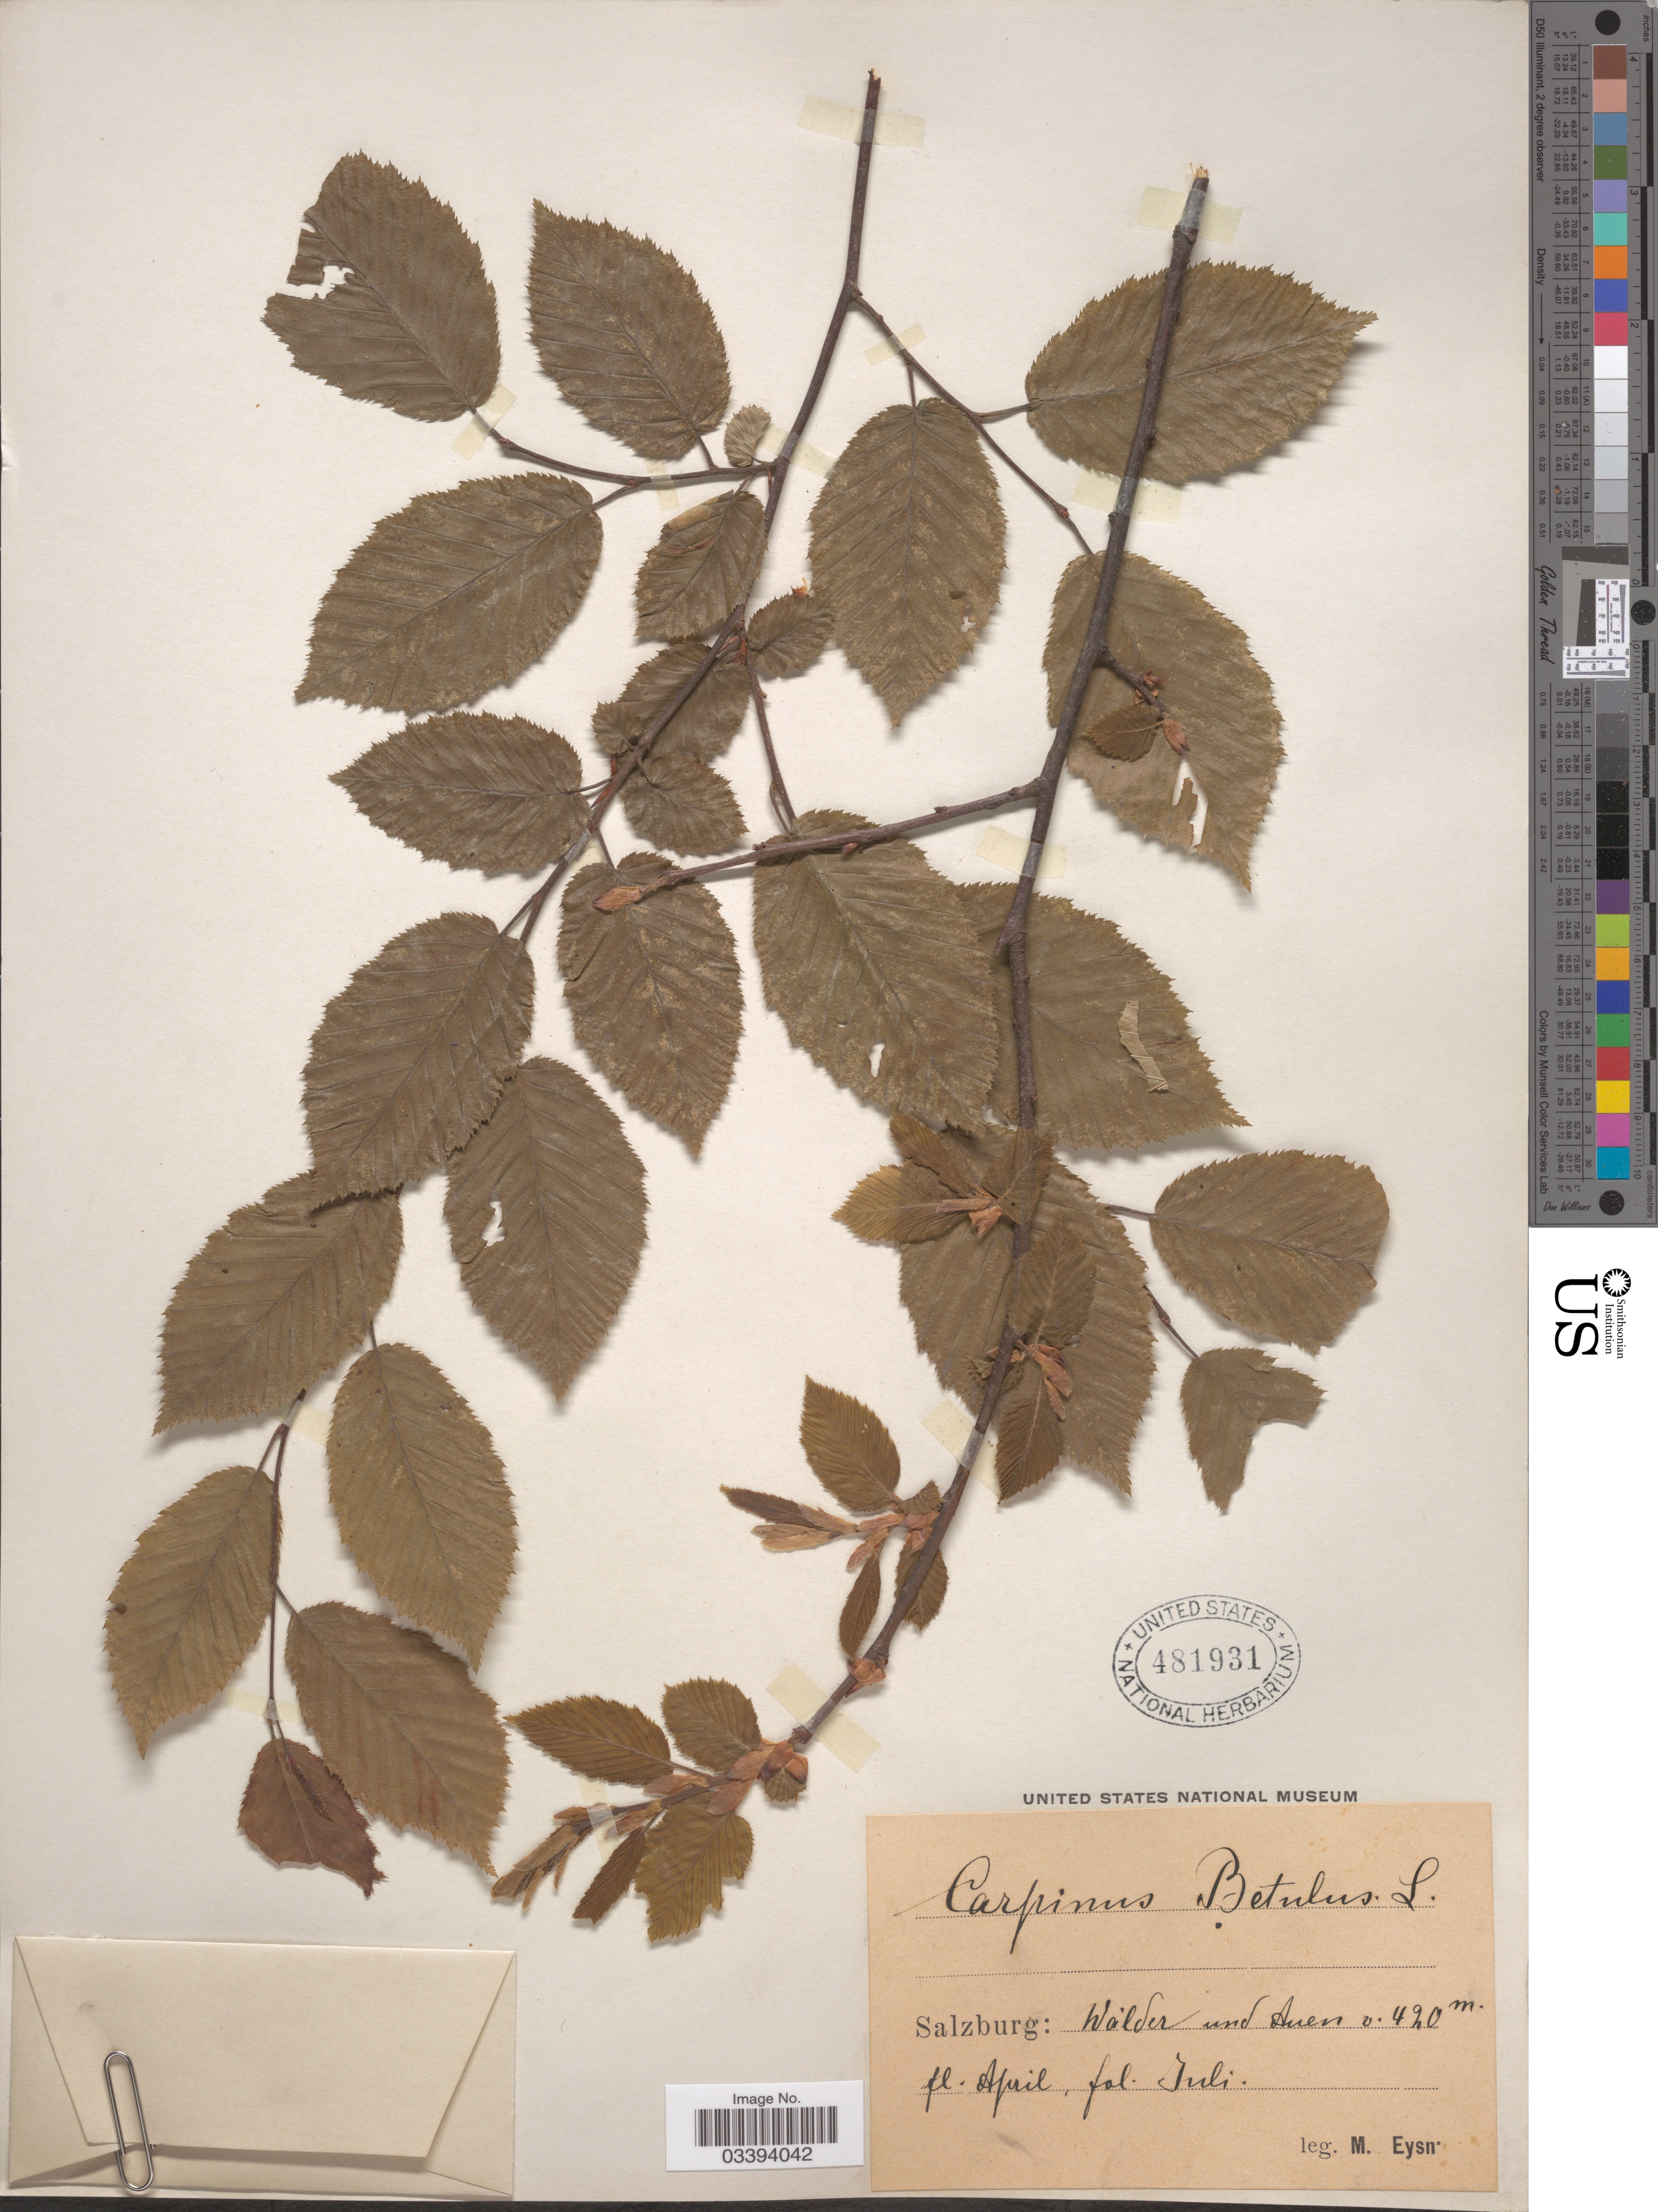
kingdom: Plantae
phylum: Tracheophyta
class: Magnoliopsida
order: Fagales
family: Betulaceae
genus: Carpinus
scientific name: Carpinus betulus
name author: L.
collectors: M. Eysn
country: Austria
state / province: Salzburg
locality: Walder und Auen.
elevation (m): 420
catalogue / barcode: US 481931